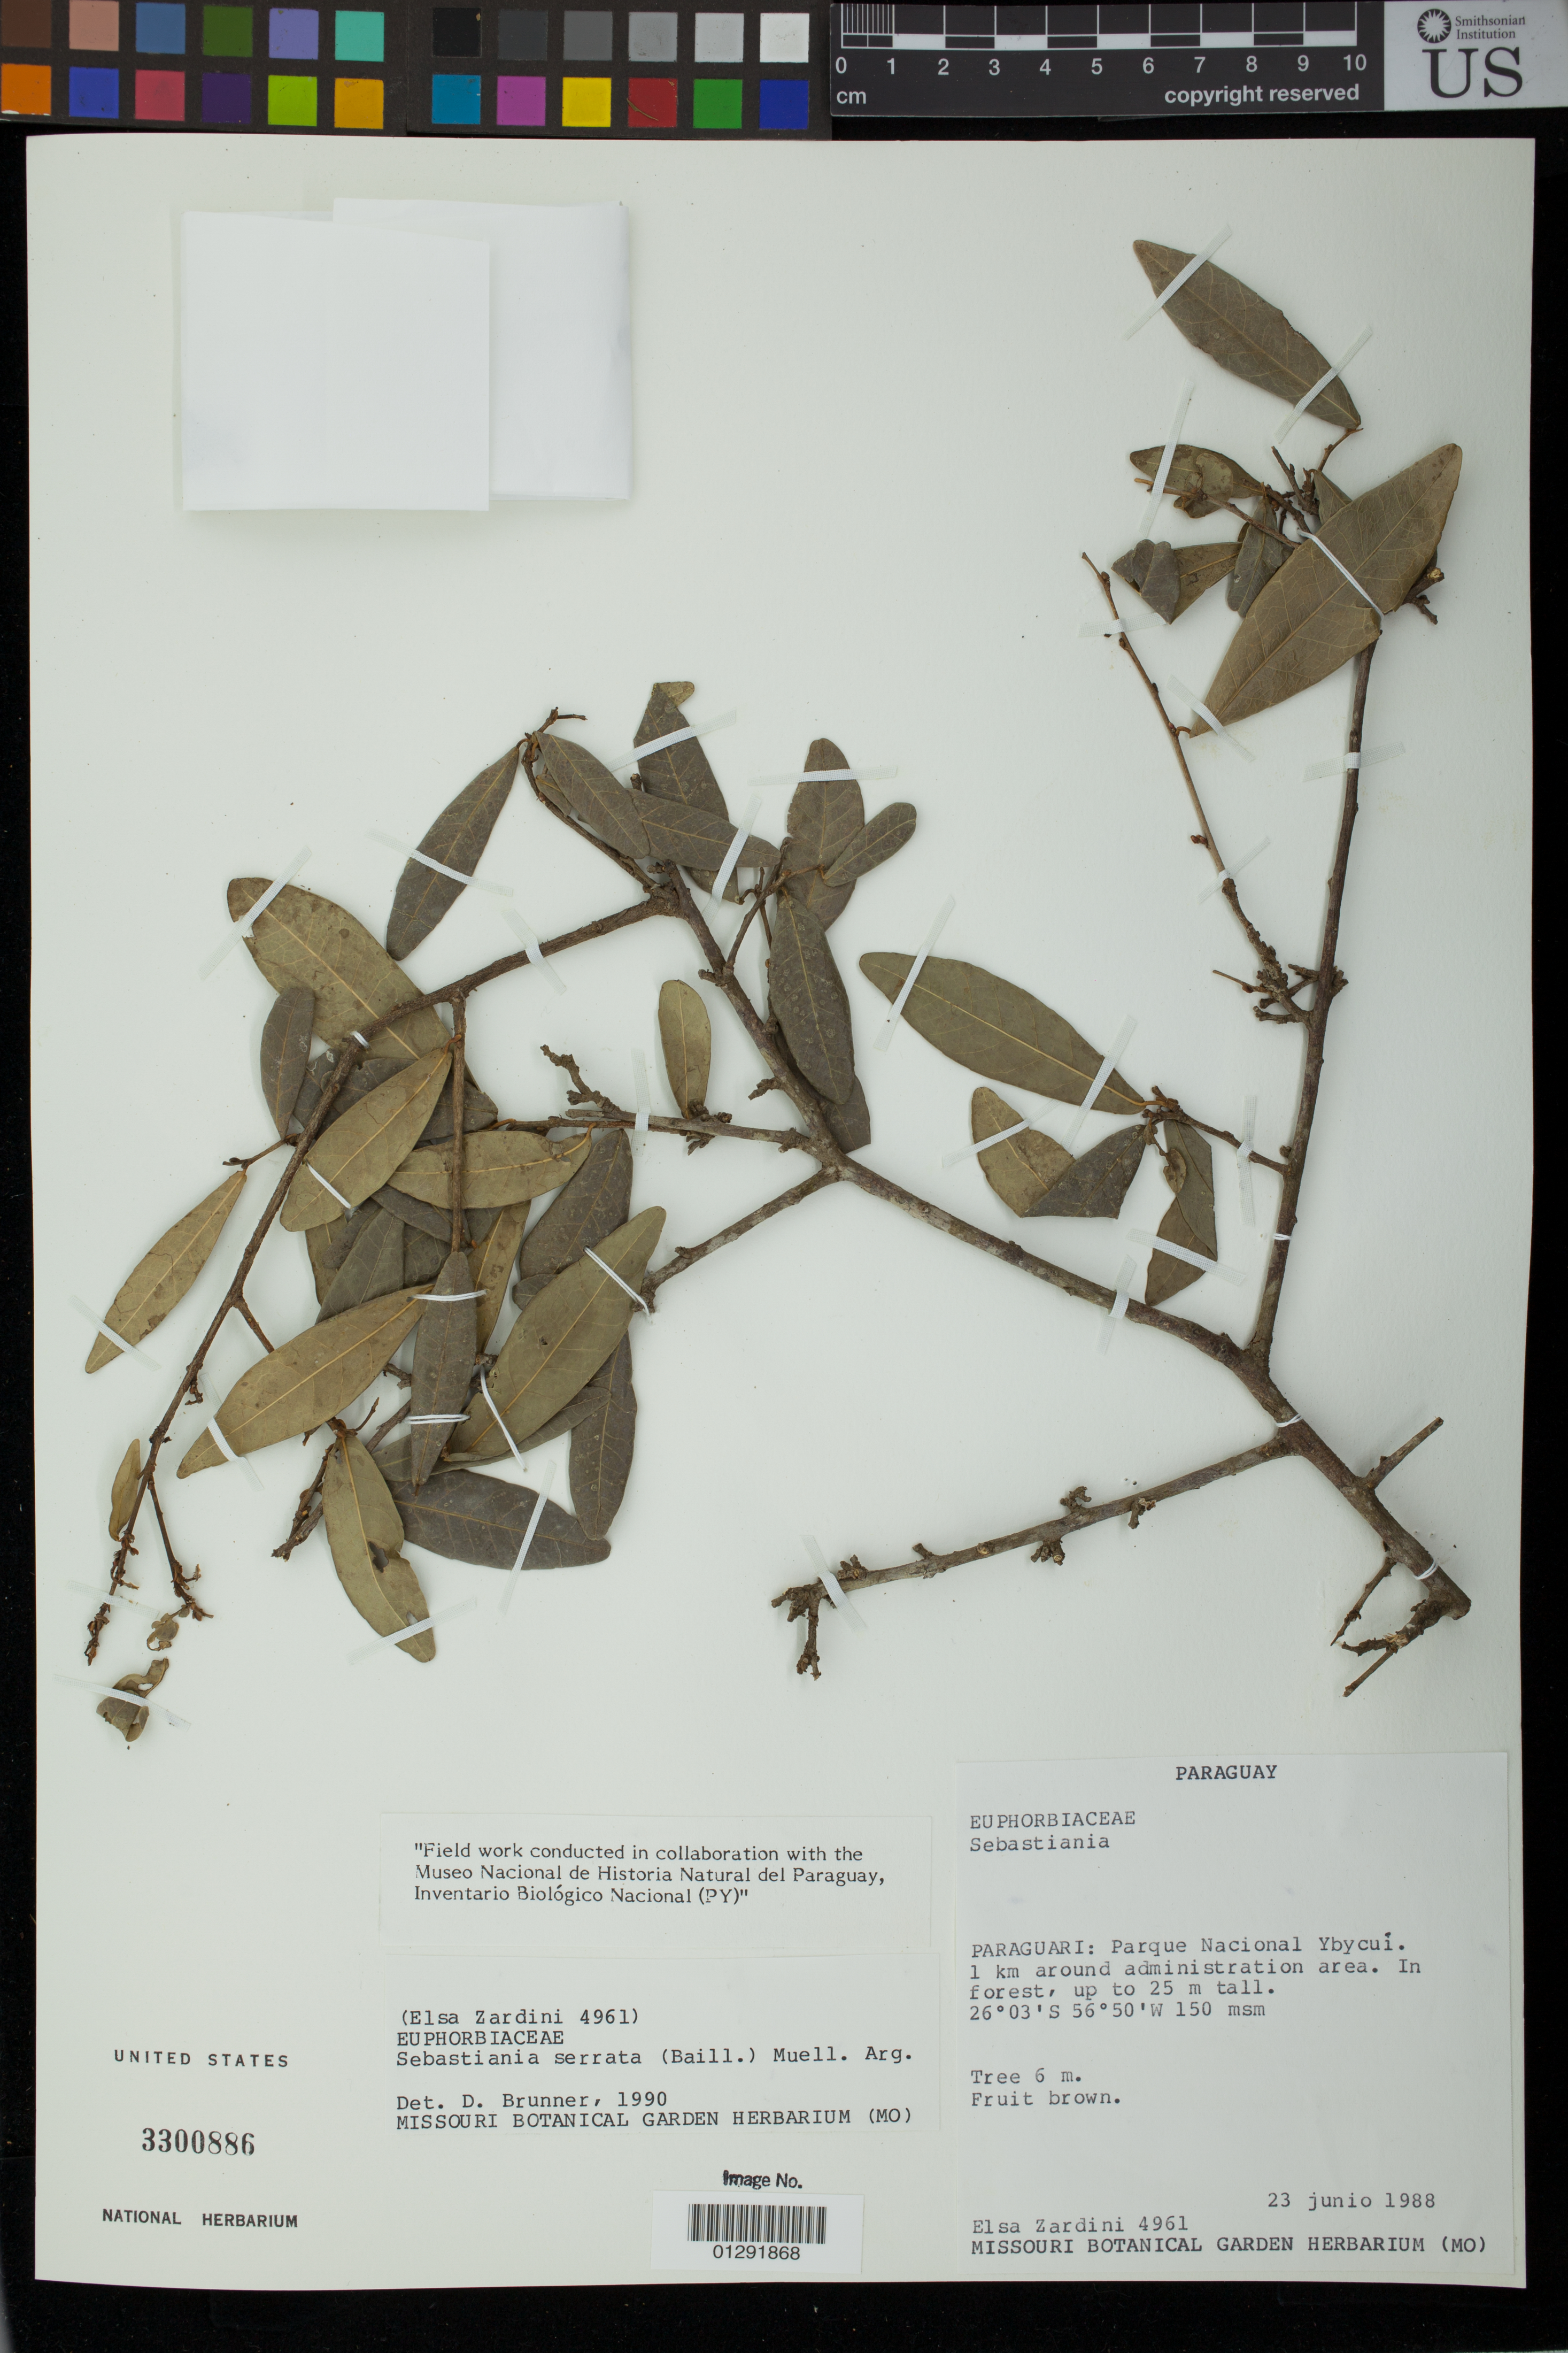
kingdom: Plantae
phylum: Tracheophyta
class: Magnoliopsida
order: Malpighiales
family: Euphorbiaceae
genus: Sebastiania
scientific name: Sebastiania serrata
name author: (Baill. ex Müll. Arg.) Müll. Arg.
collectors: E. M. Zardini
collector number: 4961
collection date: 1988-06-23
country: Paraguay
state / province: Paraguari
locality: Parque Nacional Ybycui. In forest, 1 km around administration area.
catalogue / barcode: US 3300886